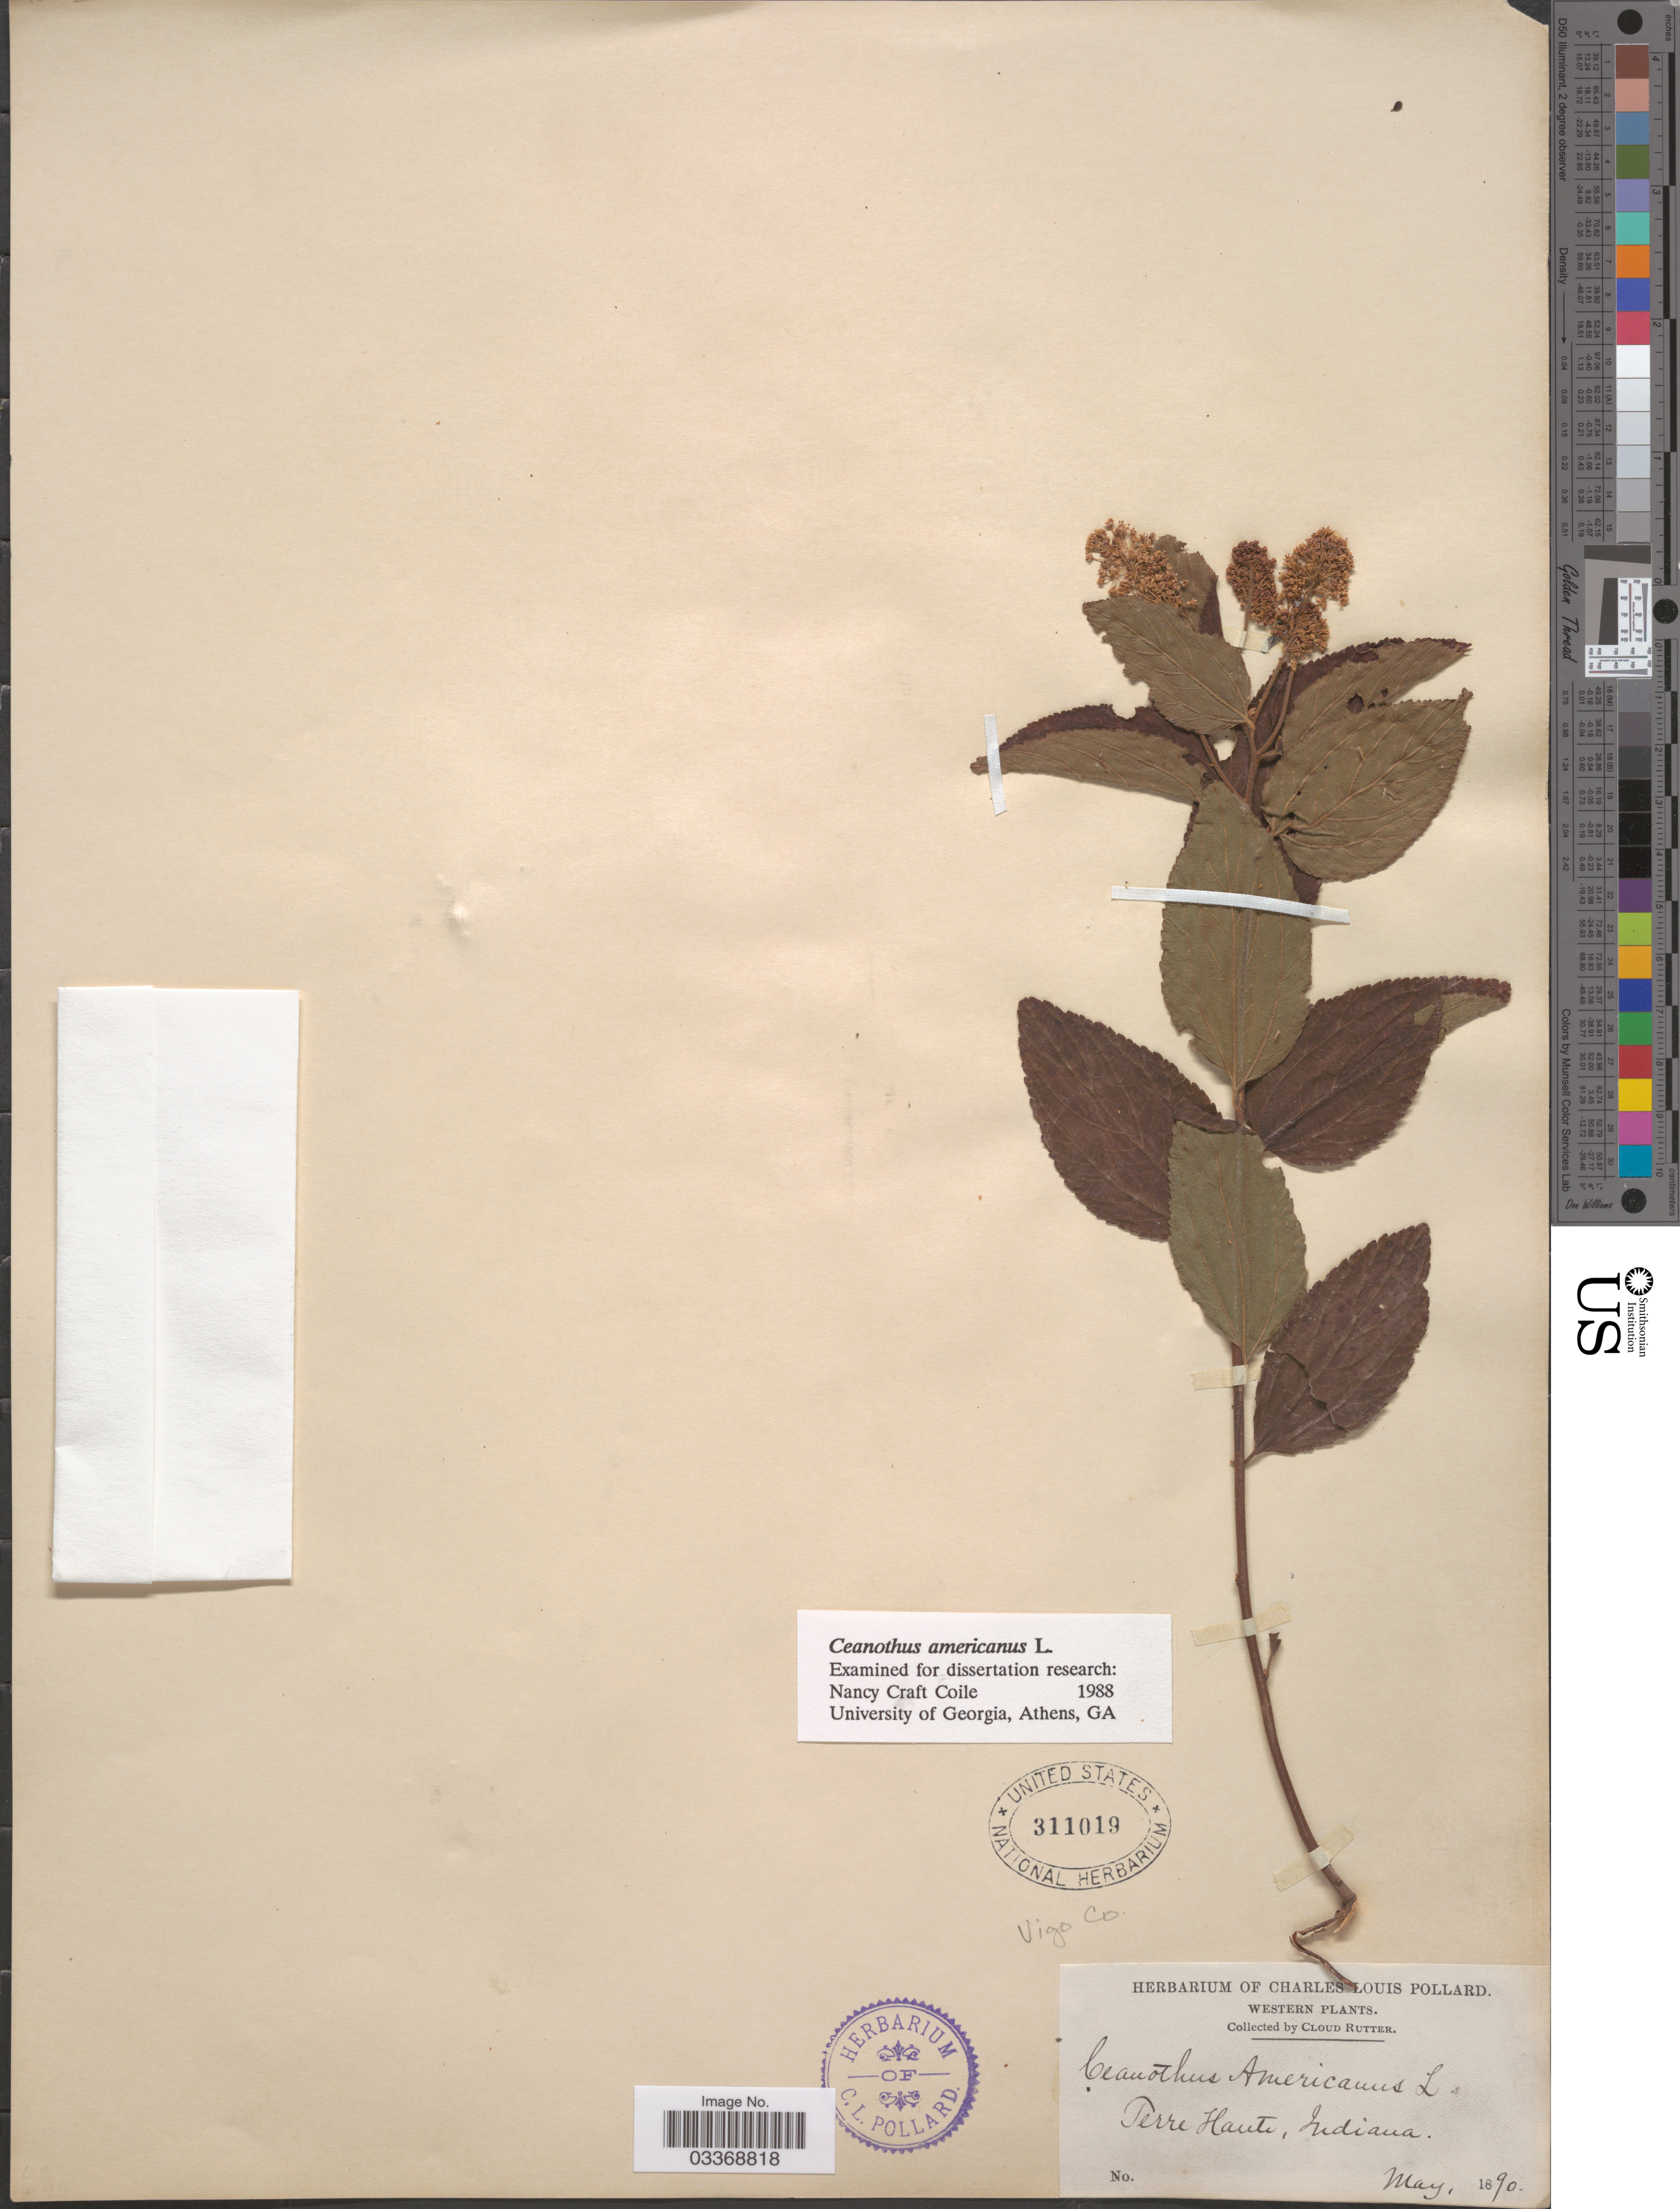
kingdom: Plantae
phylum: Tracheophyta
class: Magnoliopsida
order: Rosales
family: Rhamnaceae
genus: Ceanothus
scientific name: Ceanothus americanus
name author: L.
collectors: C. Rutter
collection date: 1890-05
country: United States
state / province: Indiana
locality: Western. Terre Haute. Vigo Co.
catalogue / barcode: US 311019